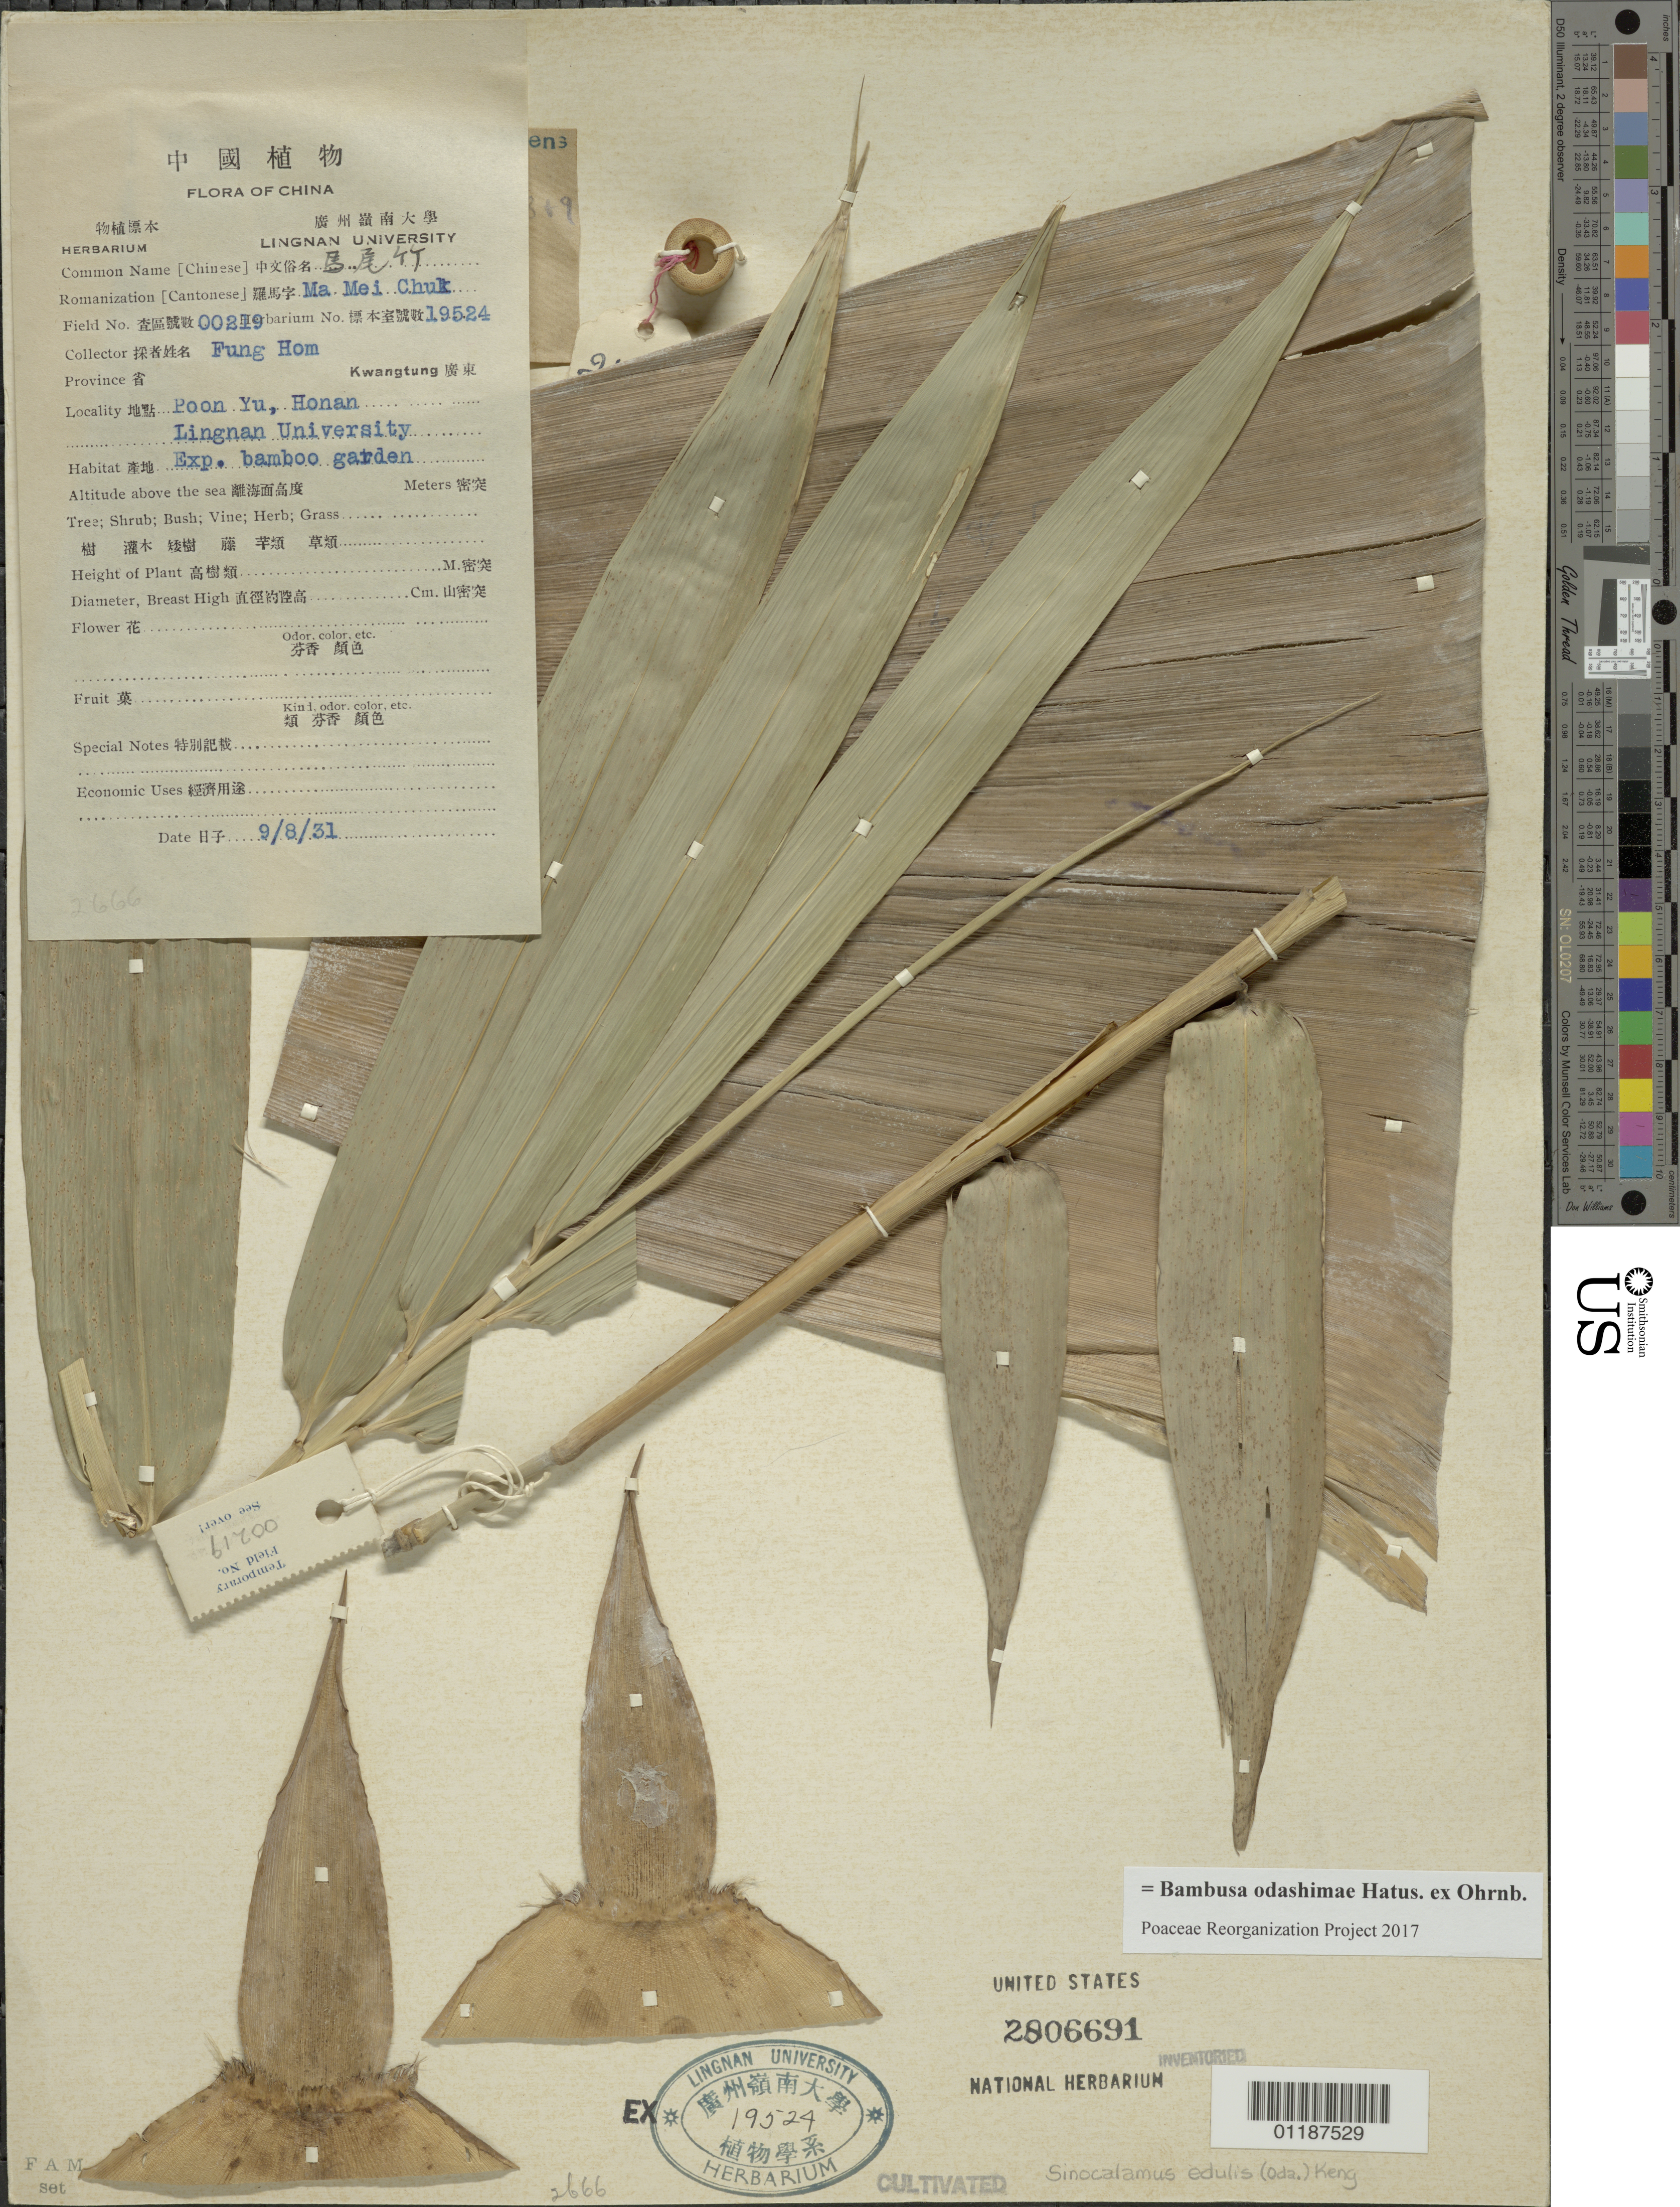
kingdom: Plantae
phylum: Tracheophyta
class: Liliopsida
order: Poales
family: Poaceae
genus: Bambusa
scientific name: Bambusa odashimae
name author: Hatus. ex D.Z. Li & Stapleton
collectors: H. L. Fung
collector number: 219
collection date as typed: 09 Aug 1931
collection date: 1931-08-09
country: China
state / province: Guangdong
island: Honam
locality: Poon Yu, Honan Lingnan University Bamboo Garden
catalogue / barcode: US 2806691